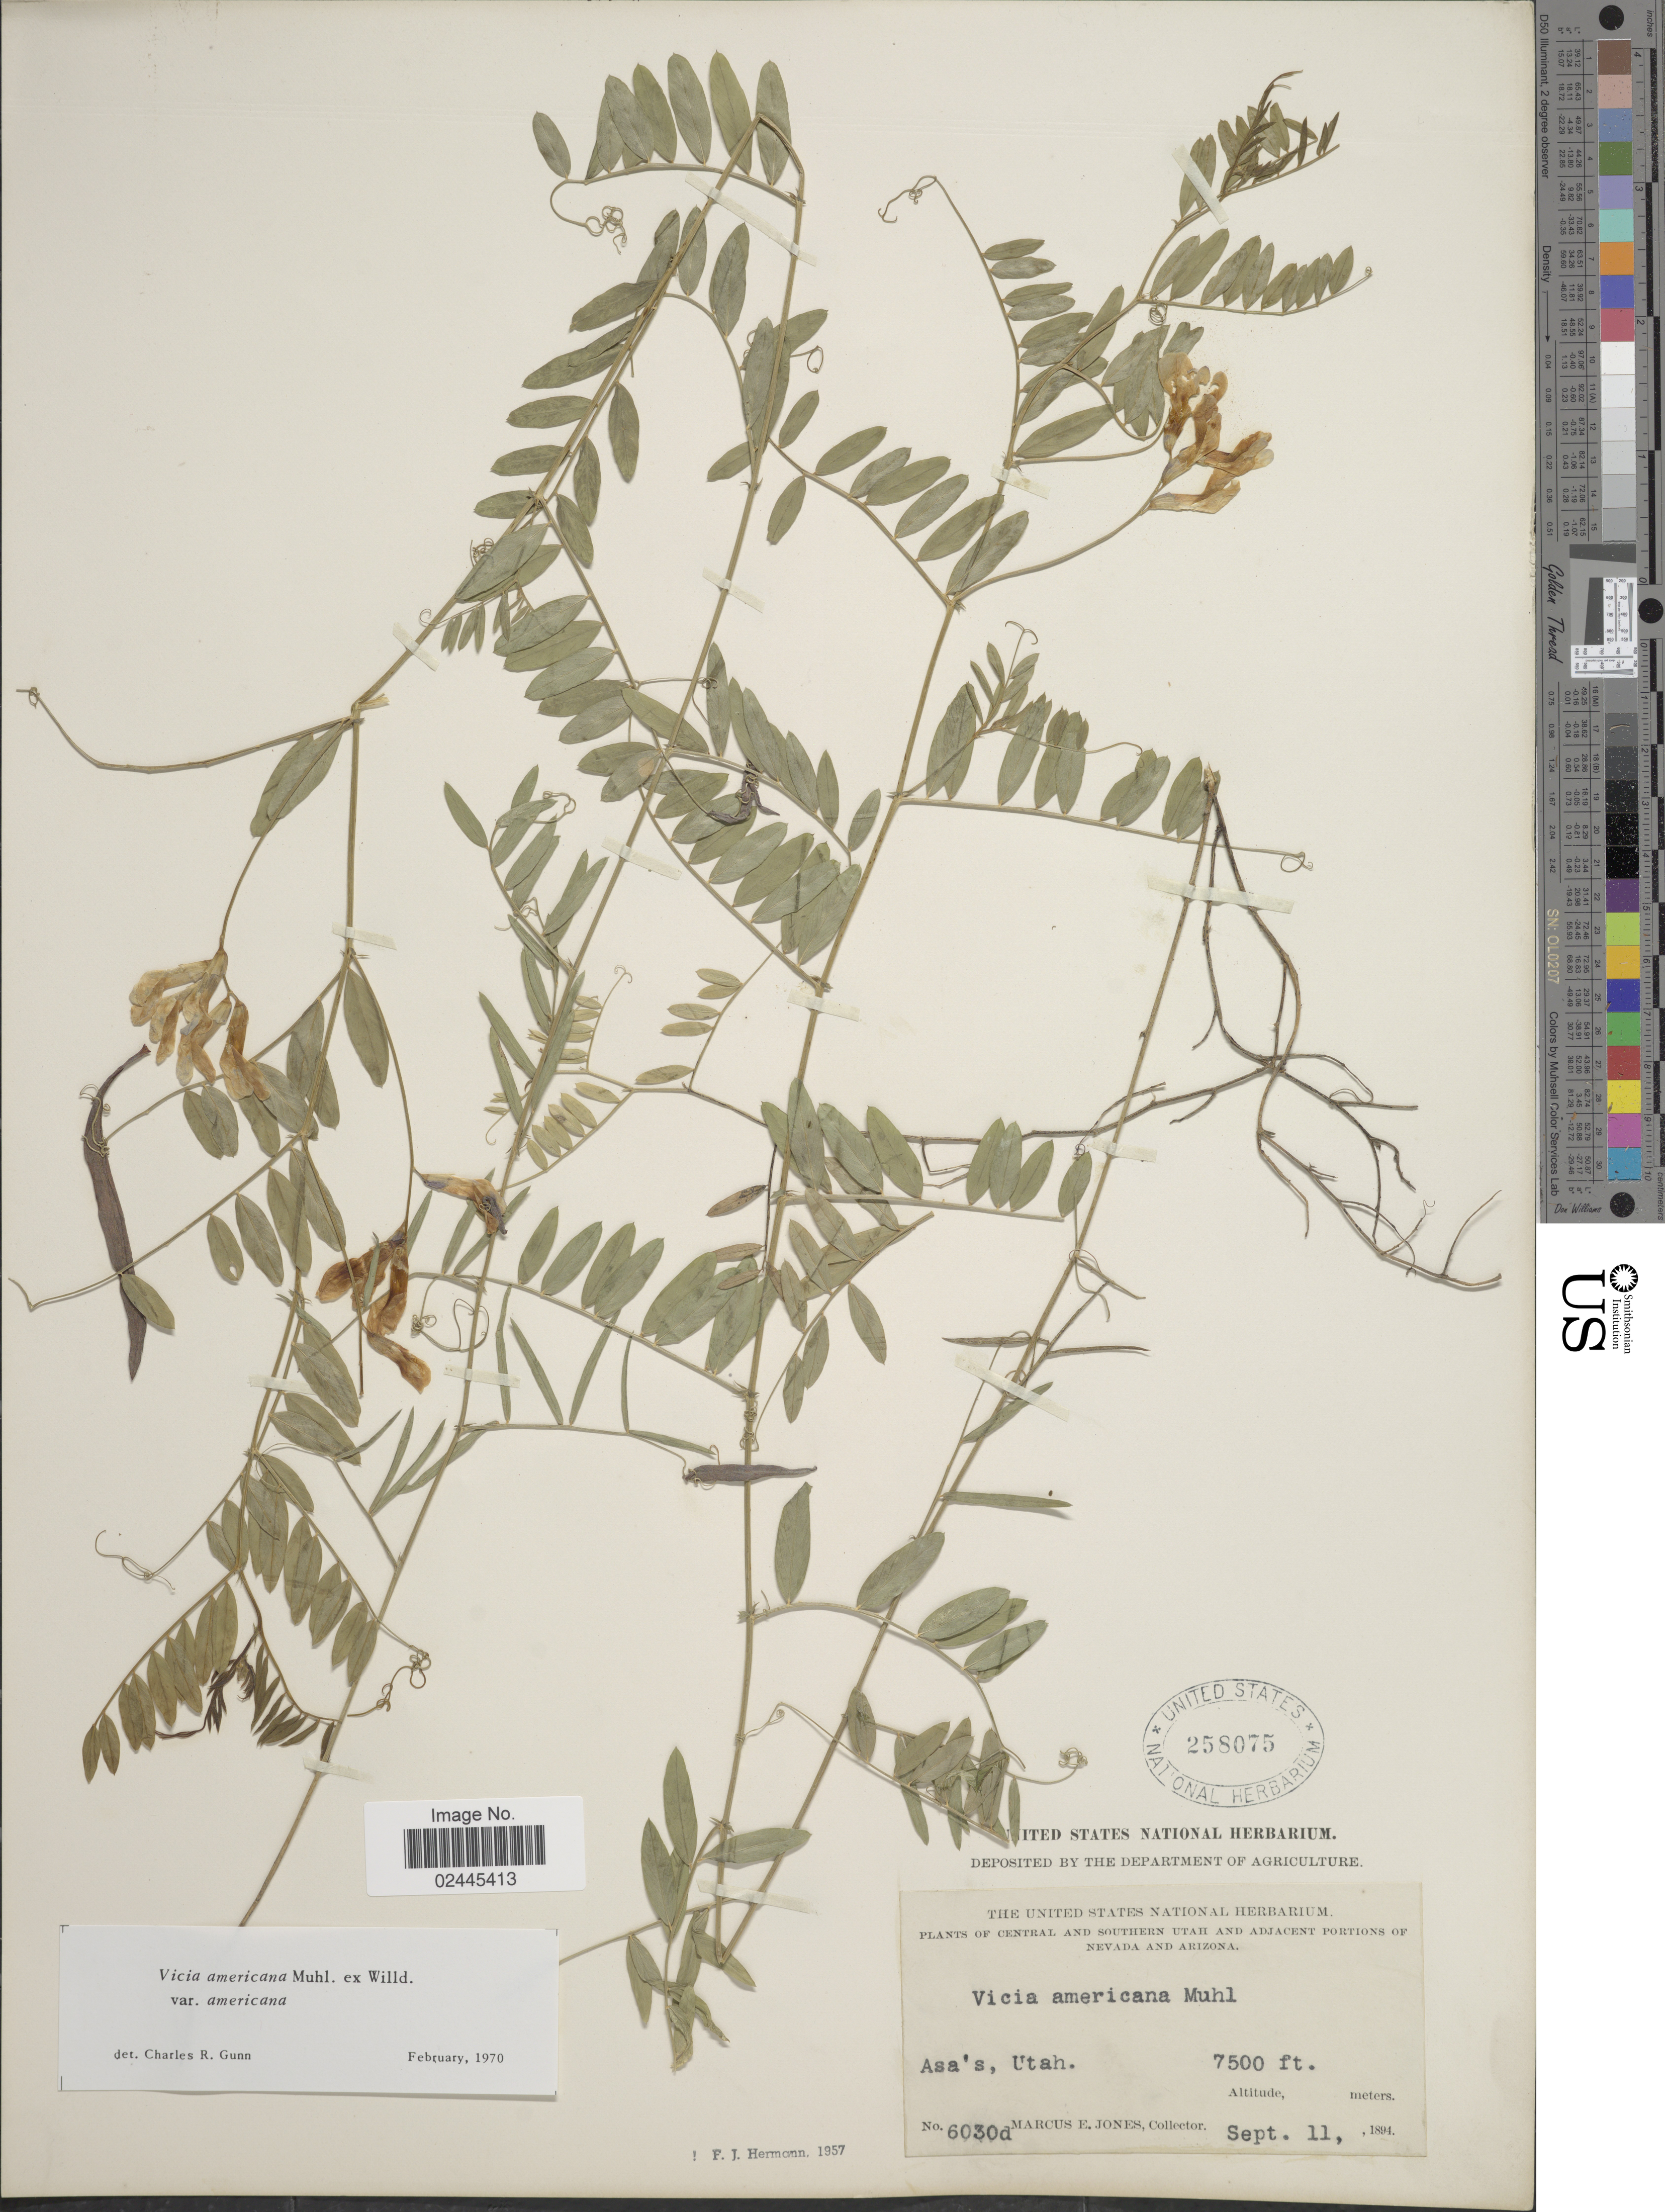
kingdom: Plantae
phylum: Tracheophyta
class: Magnoliopsida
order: Fabales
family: Fabaceae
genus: Vicia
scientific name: Vicia americana var. americana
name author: Muhl. ex Willd.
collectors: M. E. Jones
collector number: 6030d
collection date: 1894-09-11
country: United States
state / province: Utah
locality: Asa's, Utah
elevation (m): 2286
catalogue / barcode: US 258075